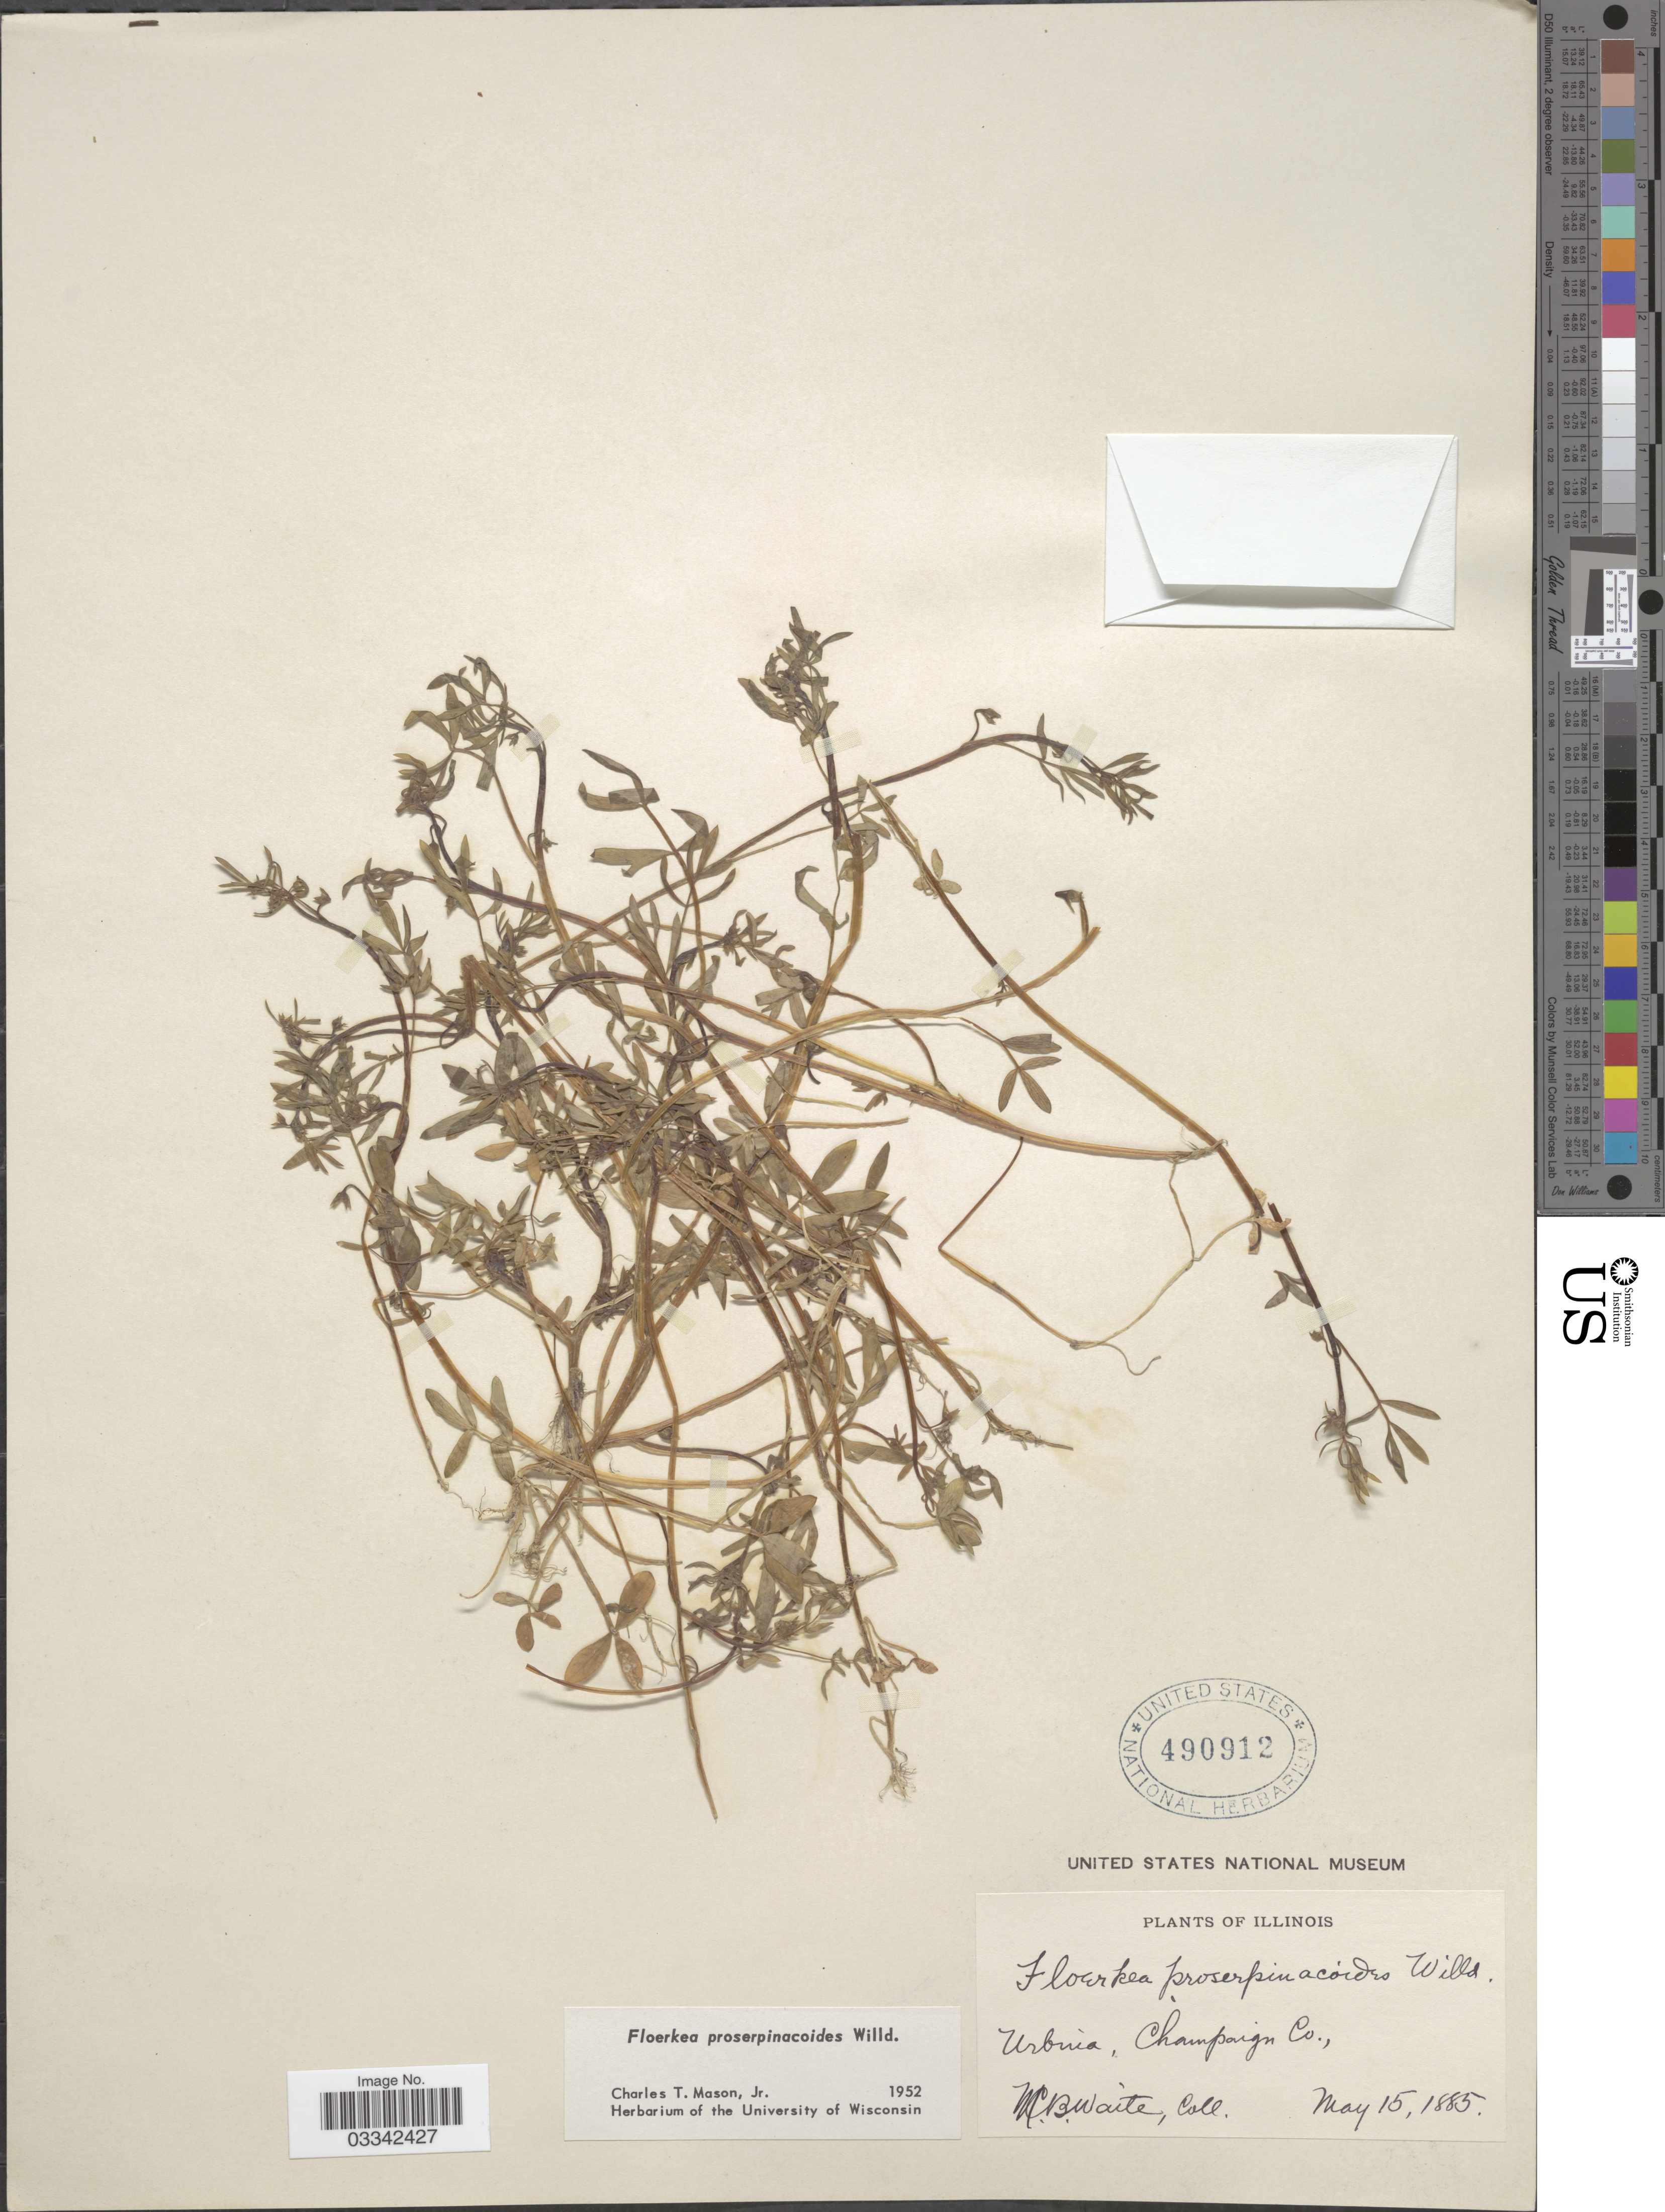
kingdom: Plantae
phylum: Tracheophyta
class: Magnoliopsida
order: Brassicales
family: Limnanthaceae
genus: Floerkea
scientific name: Floerkea proserpinacoides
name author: Willd.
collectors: M. B. Waite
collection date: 1885-05-15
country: United States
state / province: Illinois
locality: Urbana, Champaign Co.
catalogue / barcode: US 490912